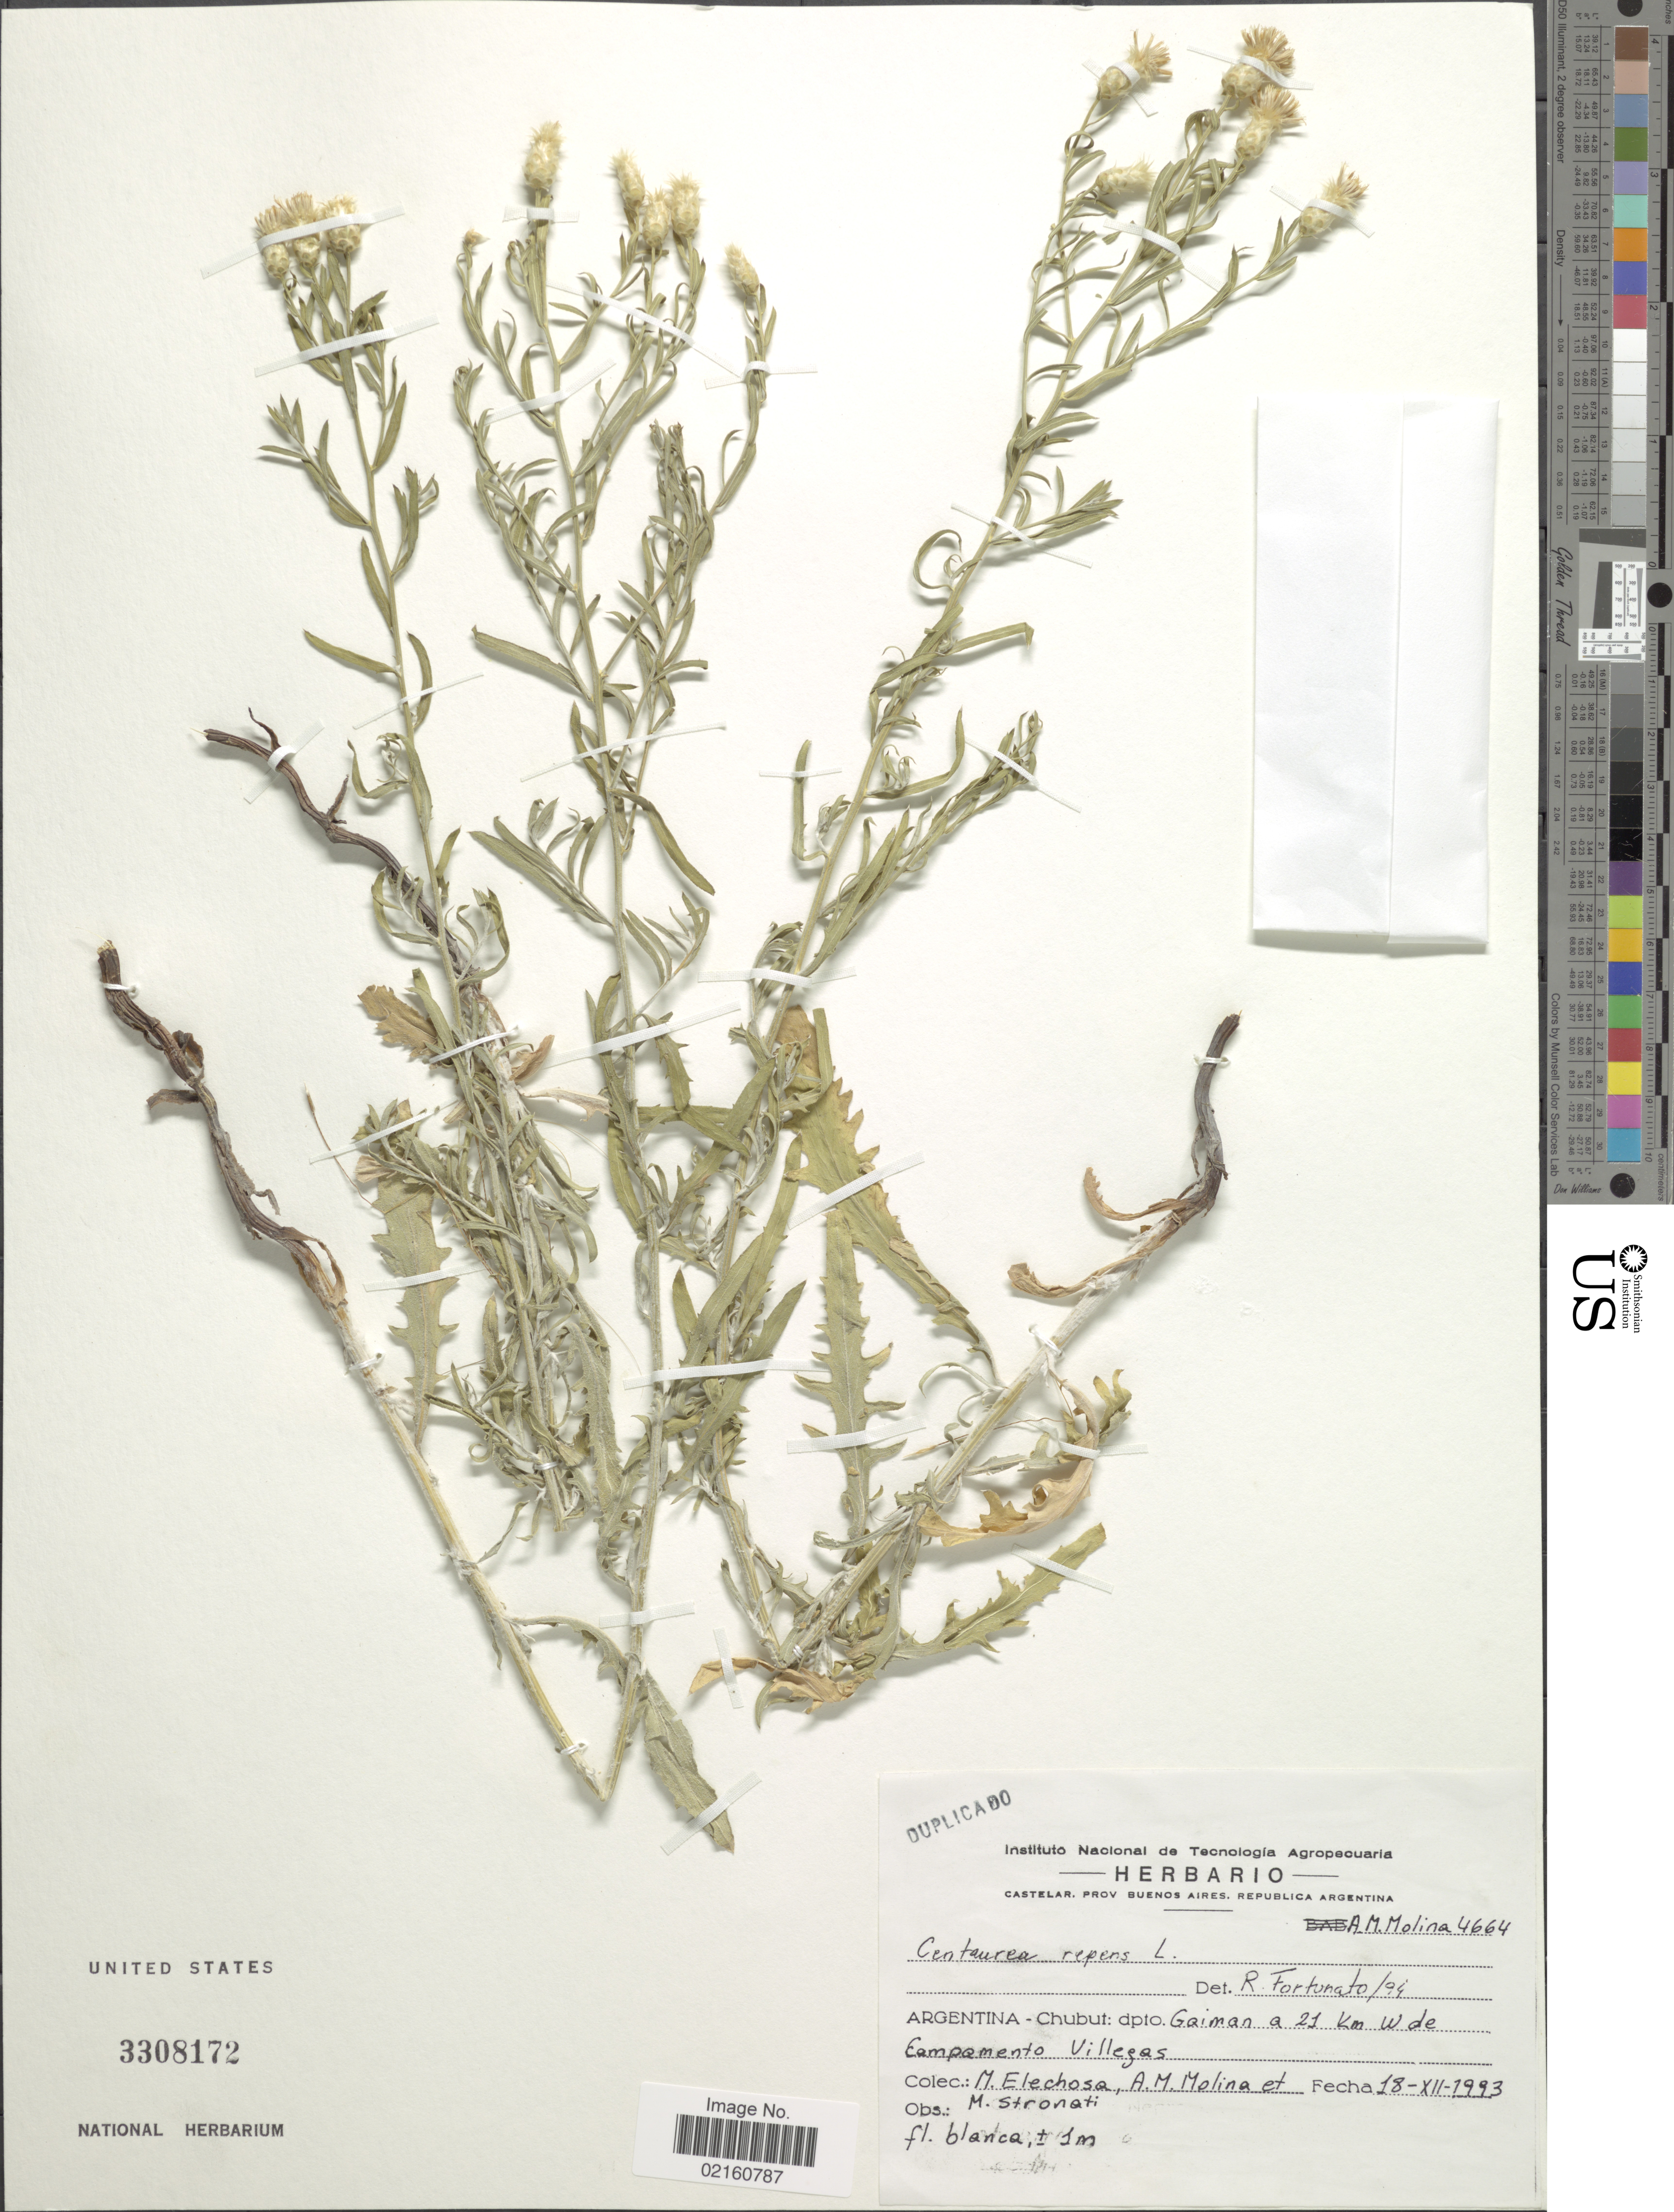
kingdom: Plantae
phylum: Tracheophyta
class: Magnoliopsida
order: Asterales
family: Asteraceae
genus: Rhaponticum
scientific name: Rhaponticum repens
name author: (L.) Hidalgo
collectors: M. Elechosa, A. M. Molina & M. Stronati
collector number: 4664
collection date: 1993-12-18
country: Argentina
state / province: Chubut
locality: Gaiman a 25 km W de Campamento Villegas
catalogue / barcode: US 3308172